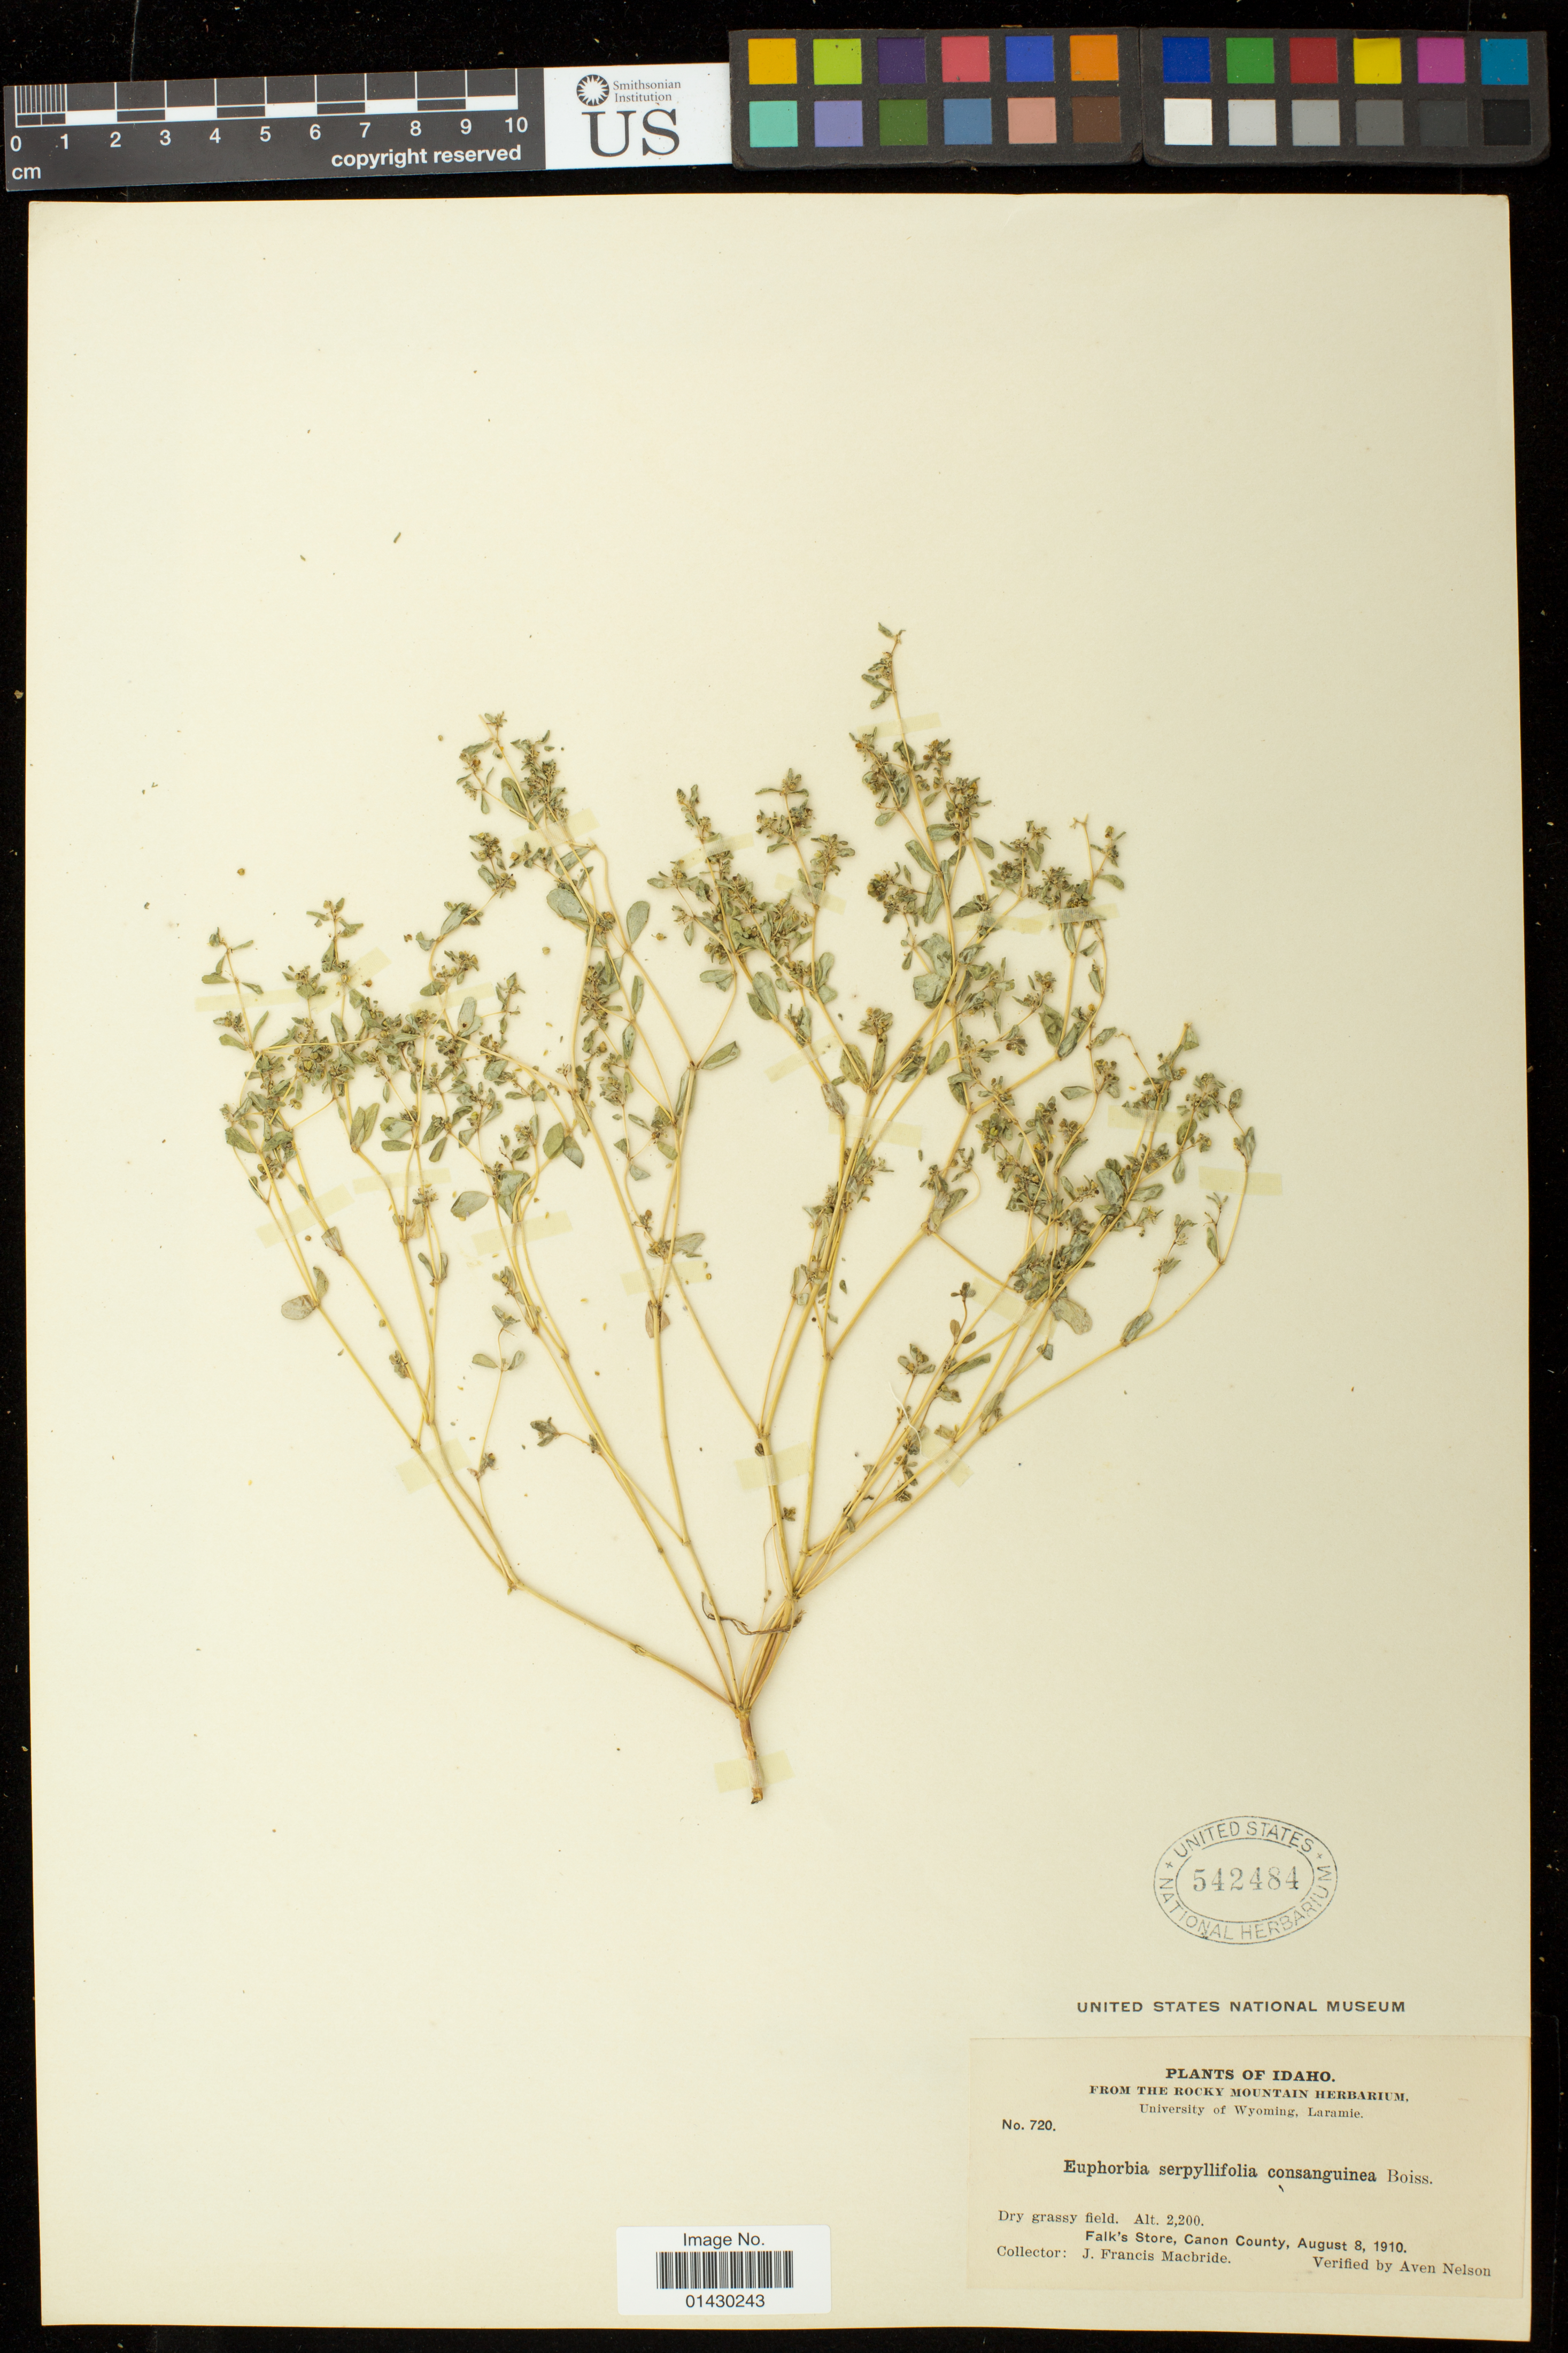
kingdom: Plantae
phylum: Tracheophyta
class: Magnoliopsida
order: Malpighiales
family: Euphorbiaceae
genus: Euphorbia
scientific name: Euphorbia serpillifolia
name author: Pers.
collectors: J. F. Macbride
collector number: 720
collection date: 1910-08-08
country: United States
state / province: Idaho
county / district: Canon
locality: Falk's Store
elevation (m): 671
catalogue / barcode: US 542484